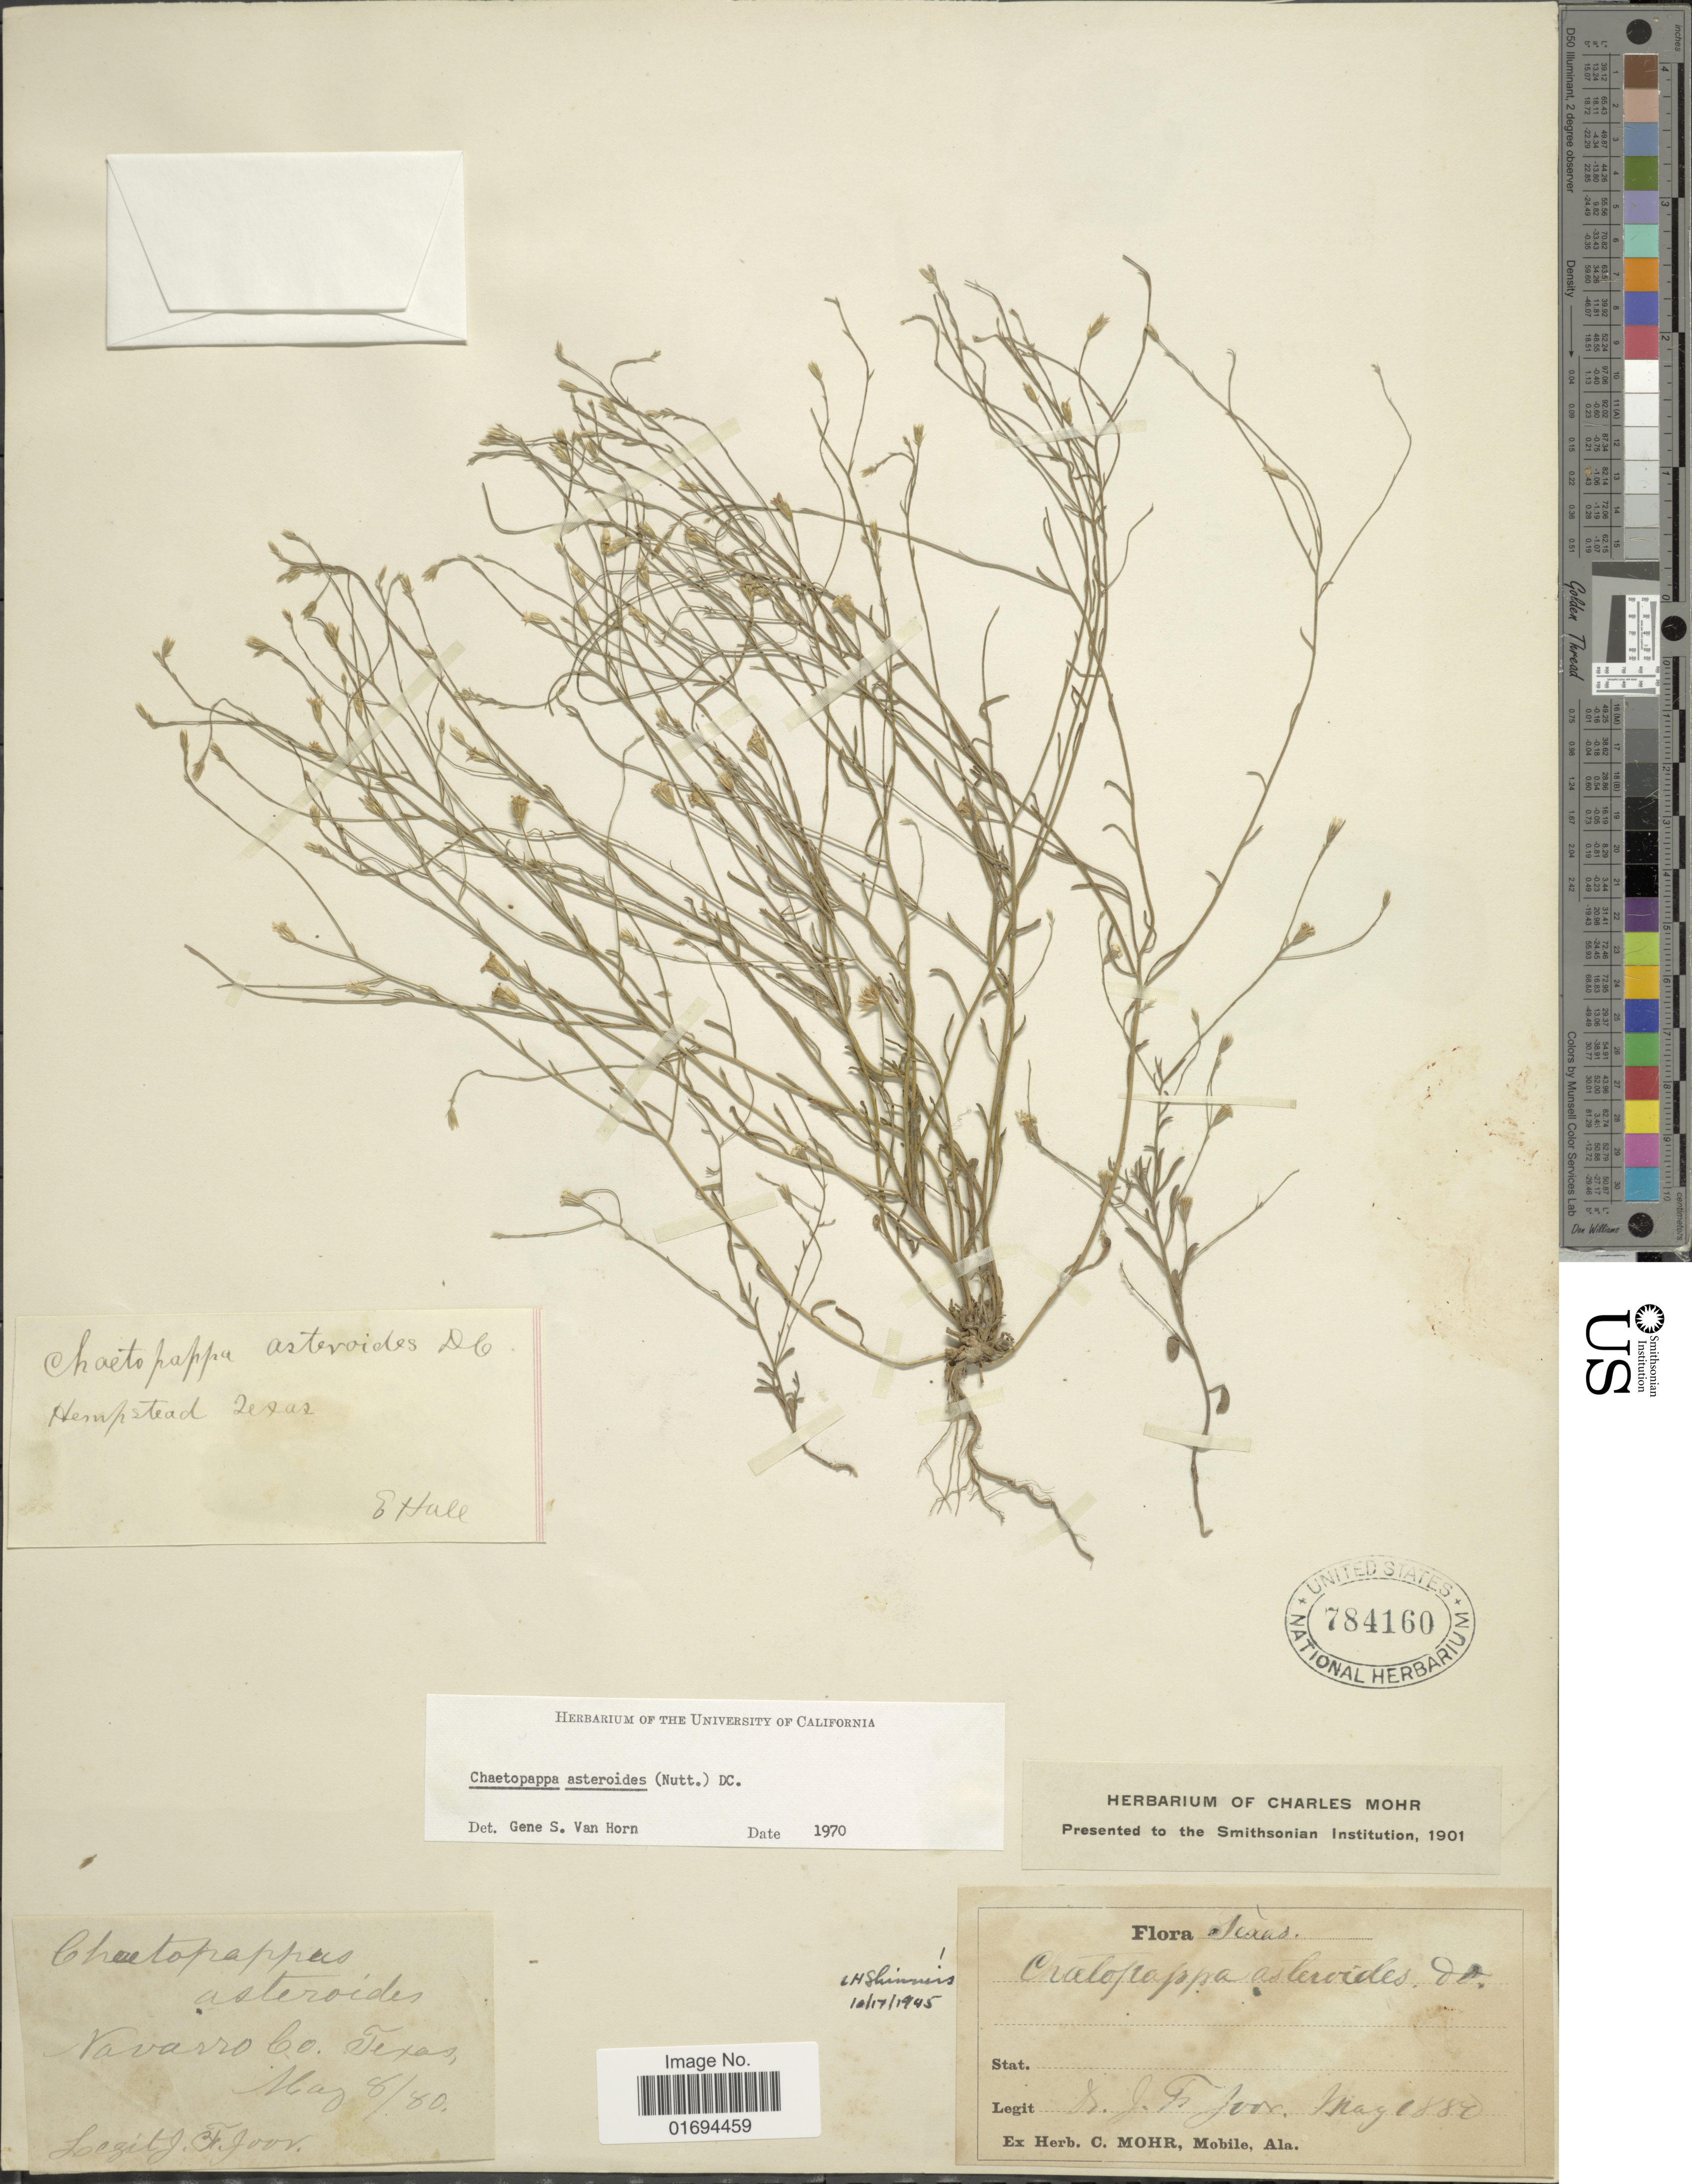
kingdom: Plantae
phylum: Tracheophyta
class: Magnoliopsida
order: Asterales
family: Asteraceae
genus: Chaetopappa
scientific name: Chaetopappa asteroides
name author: (Nutt.) DC.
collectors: J. F. Joor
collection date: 1880-05-08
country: United States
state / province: Texas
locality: Navarro Co. Texas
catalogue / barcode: US 784160